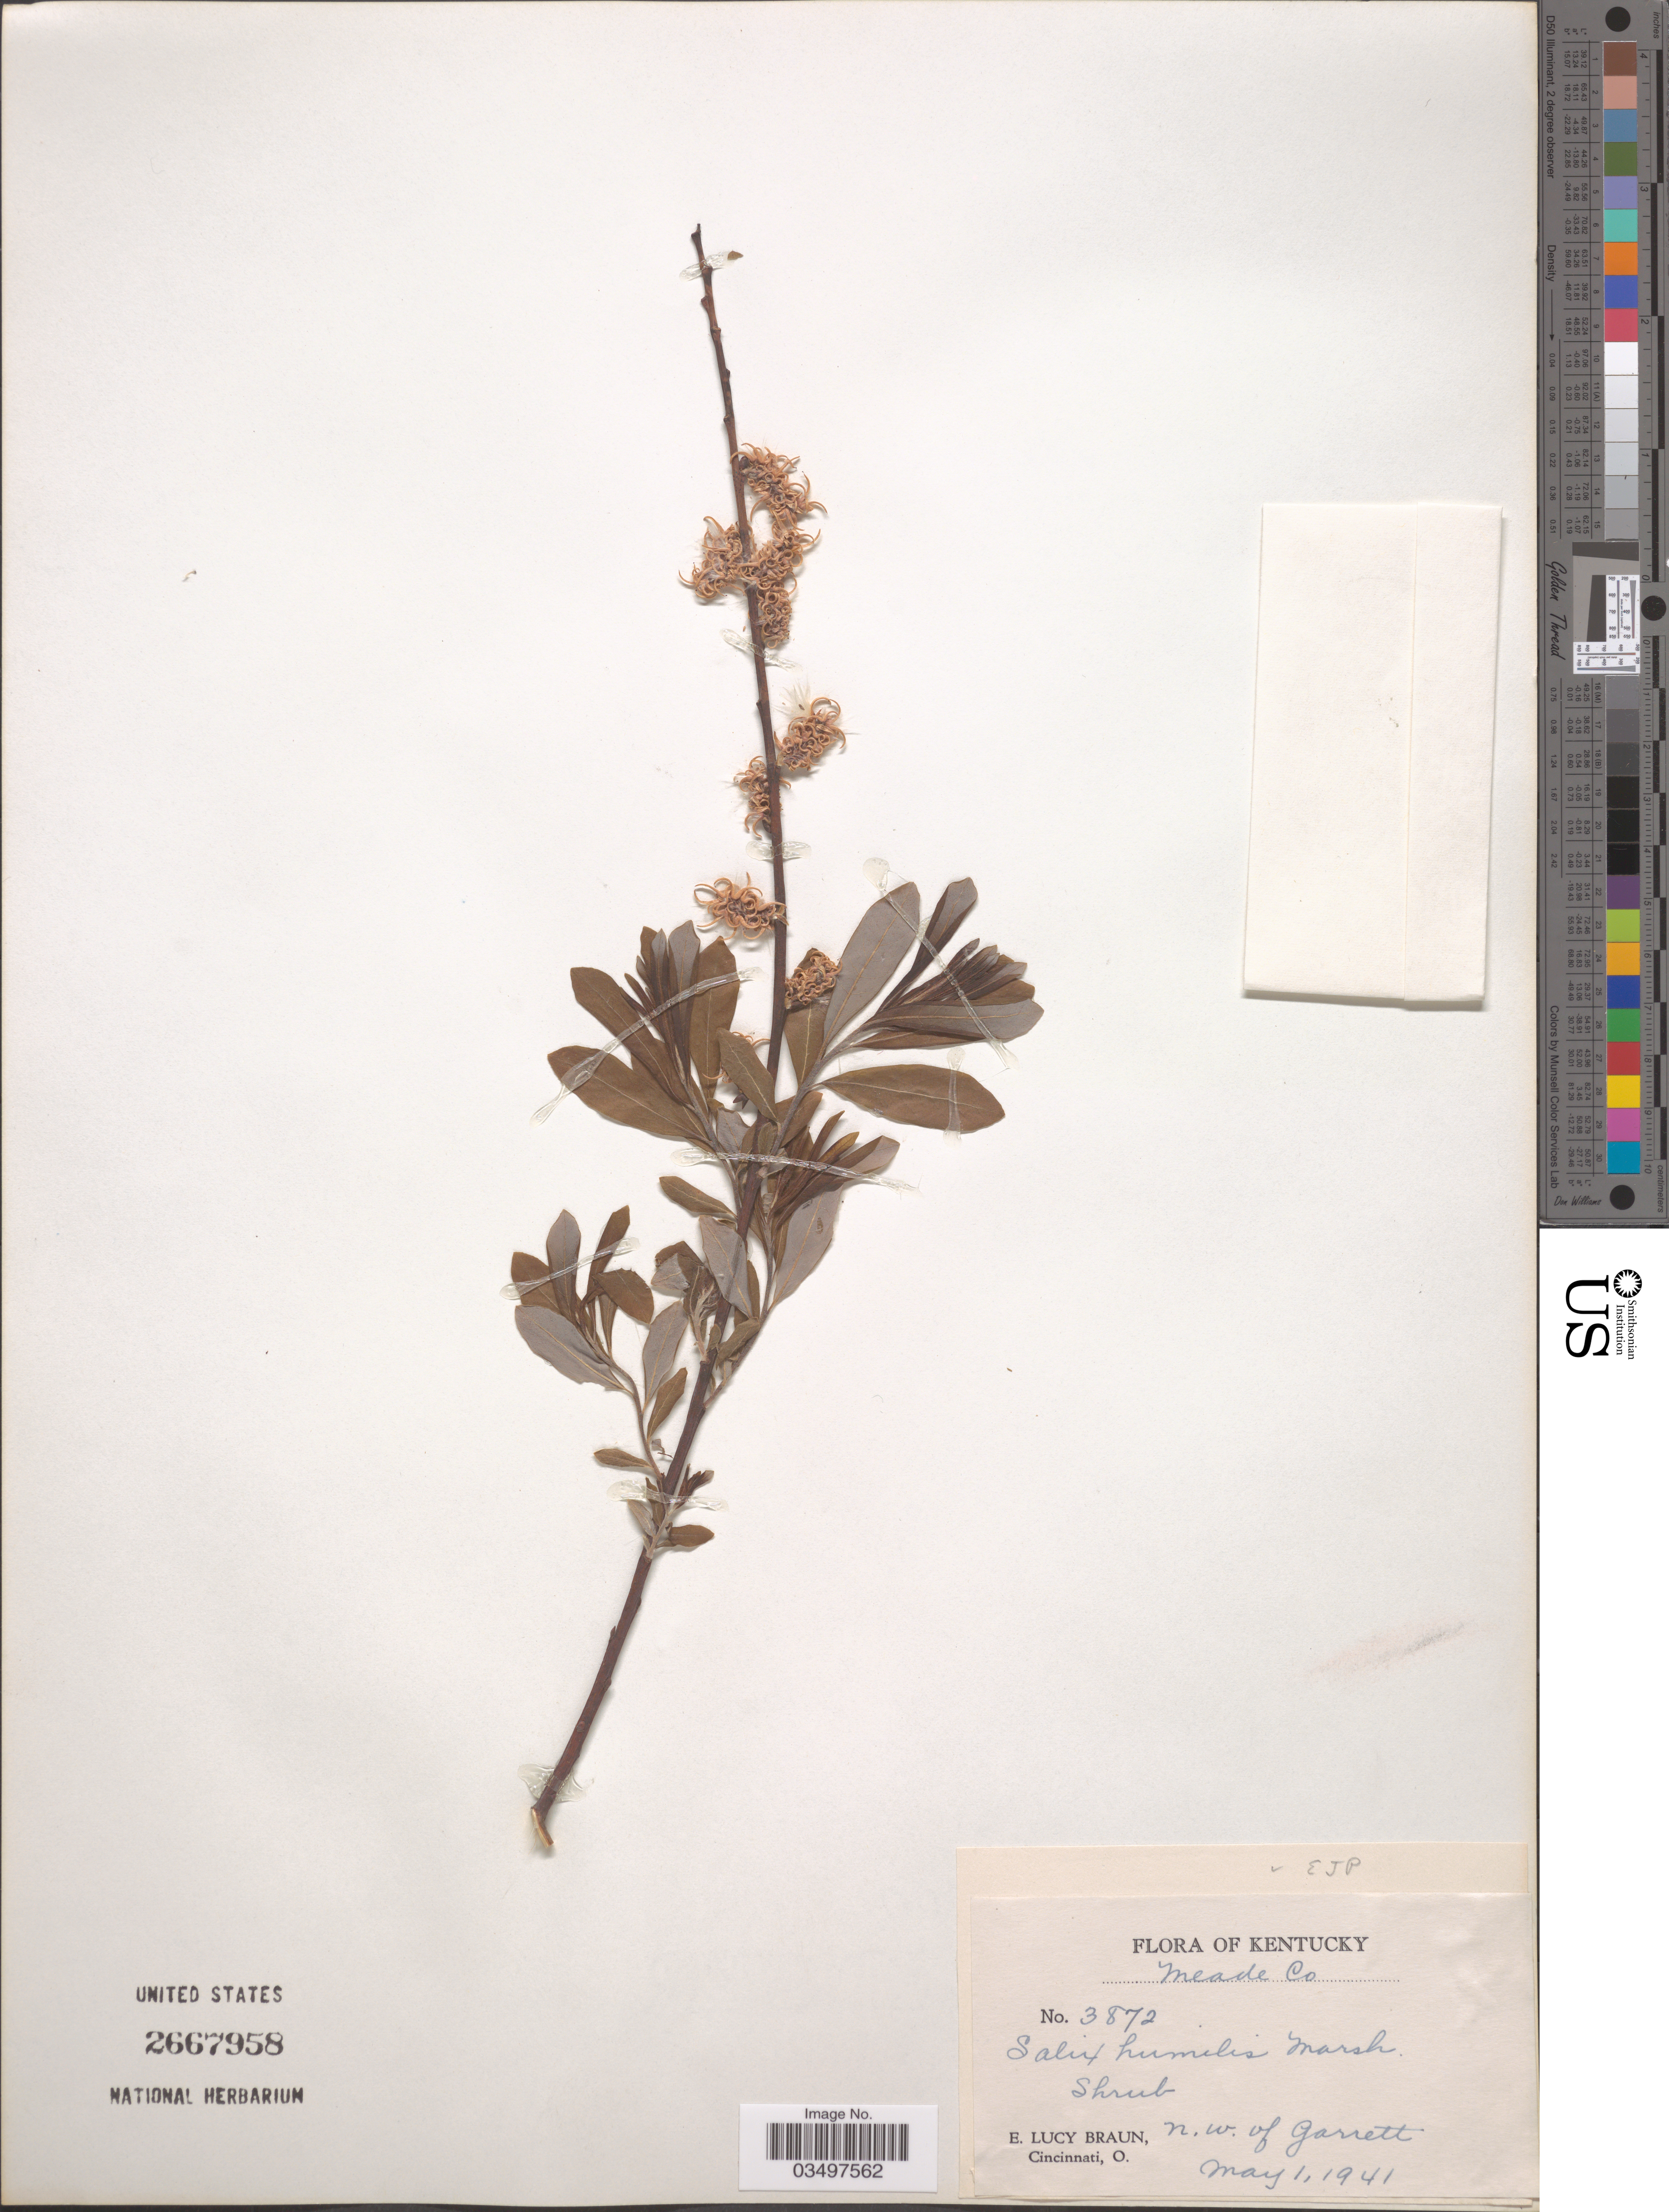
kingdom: Plantae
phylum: Tracheophyta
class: Magnoliopsida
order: Malpighiales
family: Salicaceae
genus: Salix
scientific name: Salix humilis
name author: Marshall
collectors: E. L. Braun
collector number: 3872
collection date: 1941-05-01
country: United States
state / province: Kentucky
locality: Meade Co. N.W. of Garrett.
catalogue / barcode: US 2667958